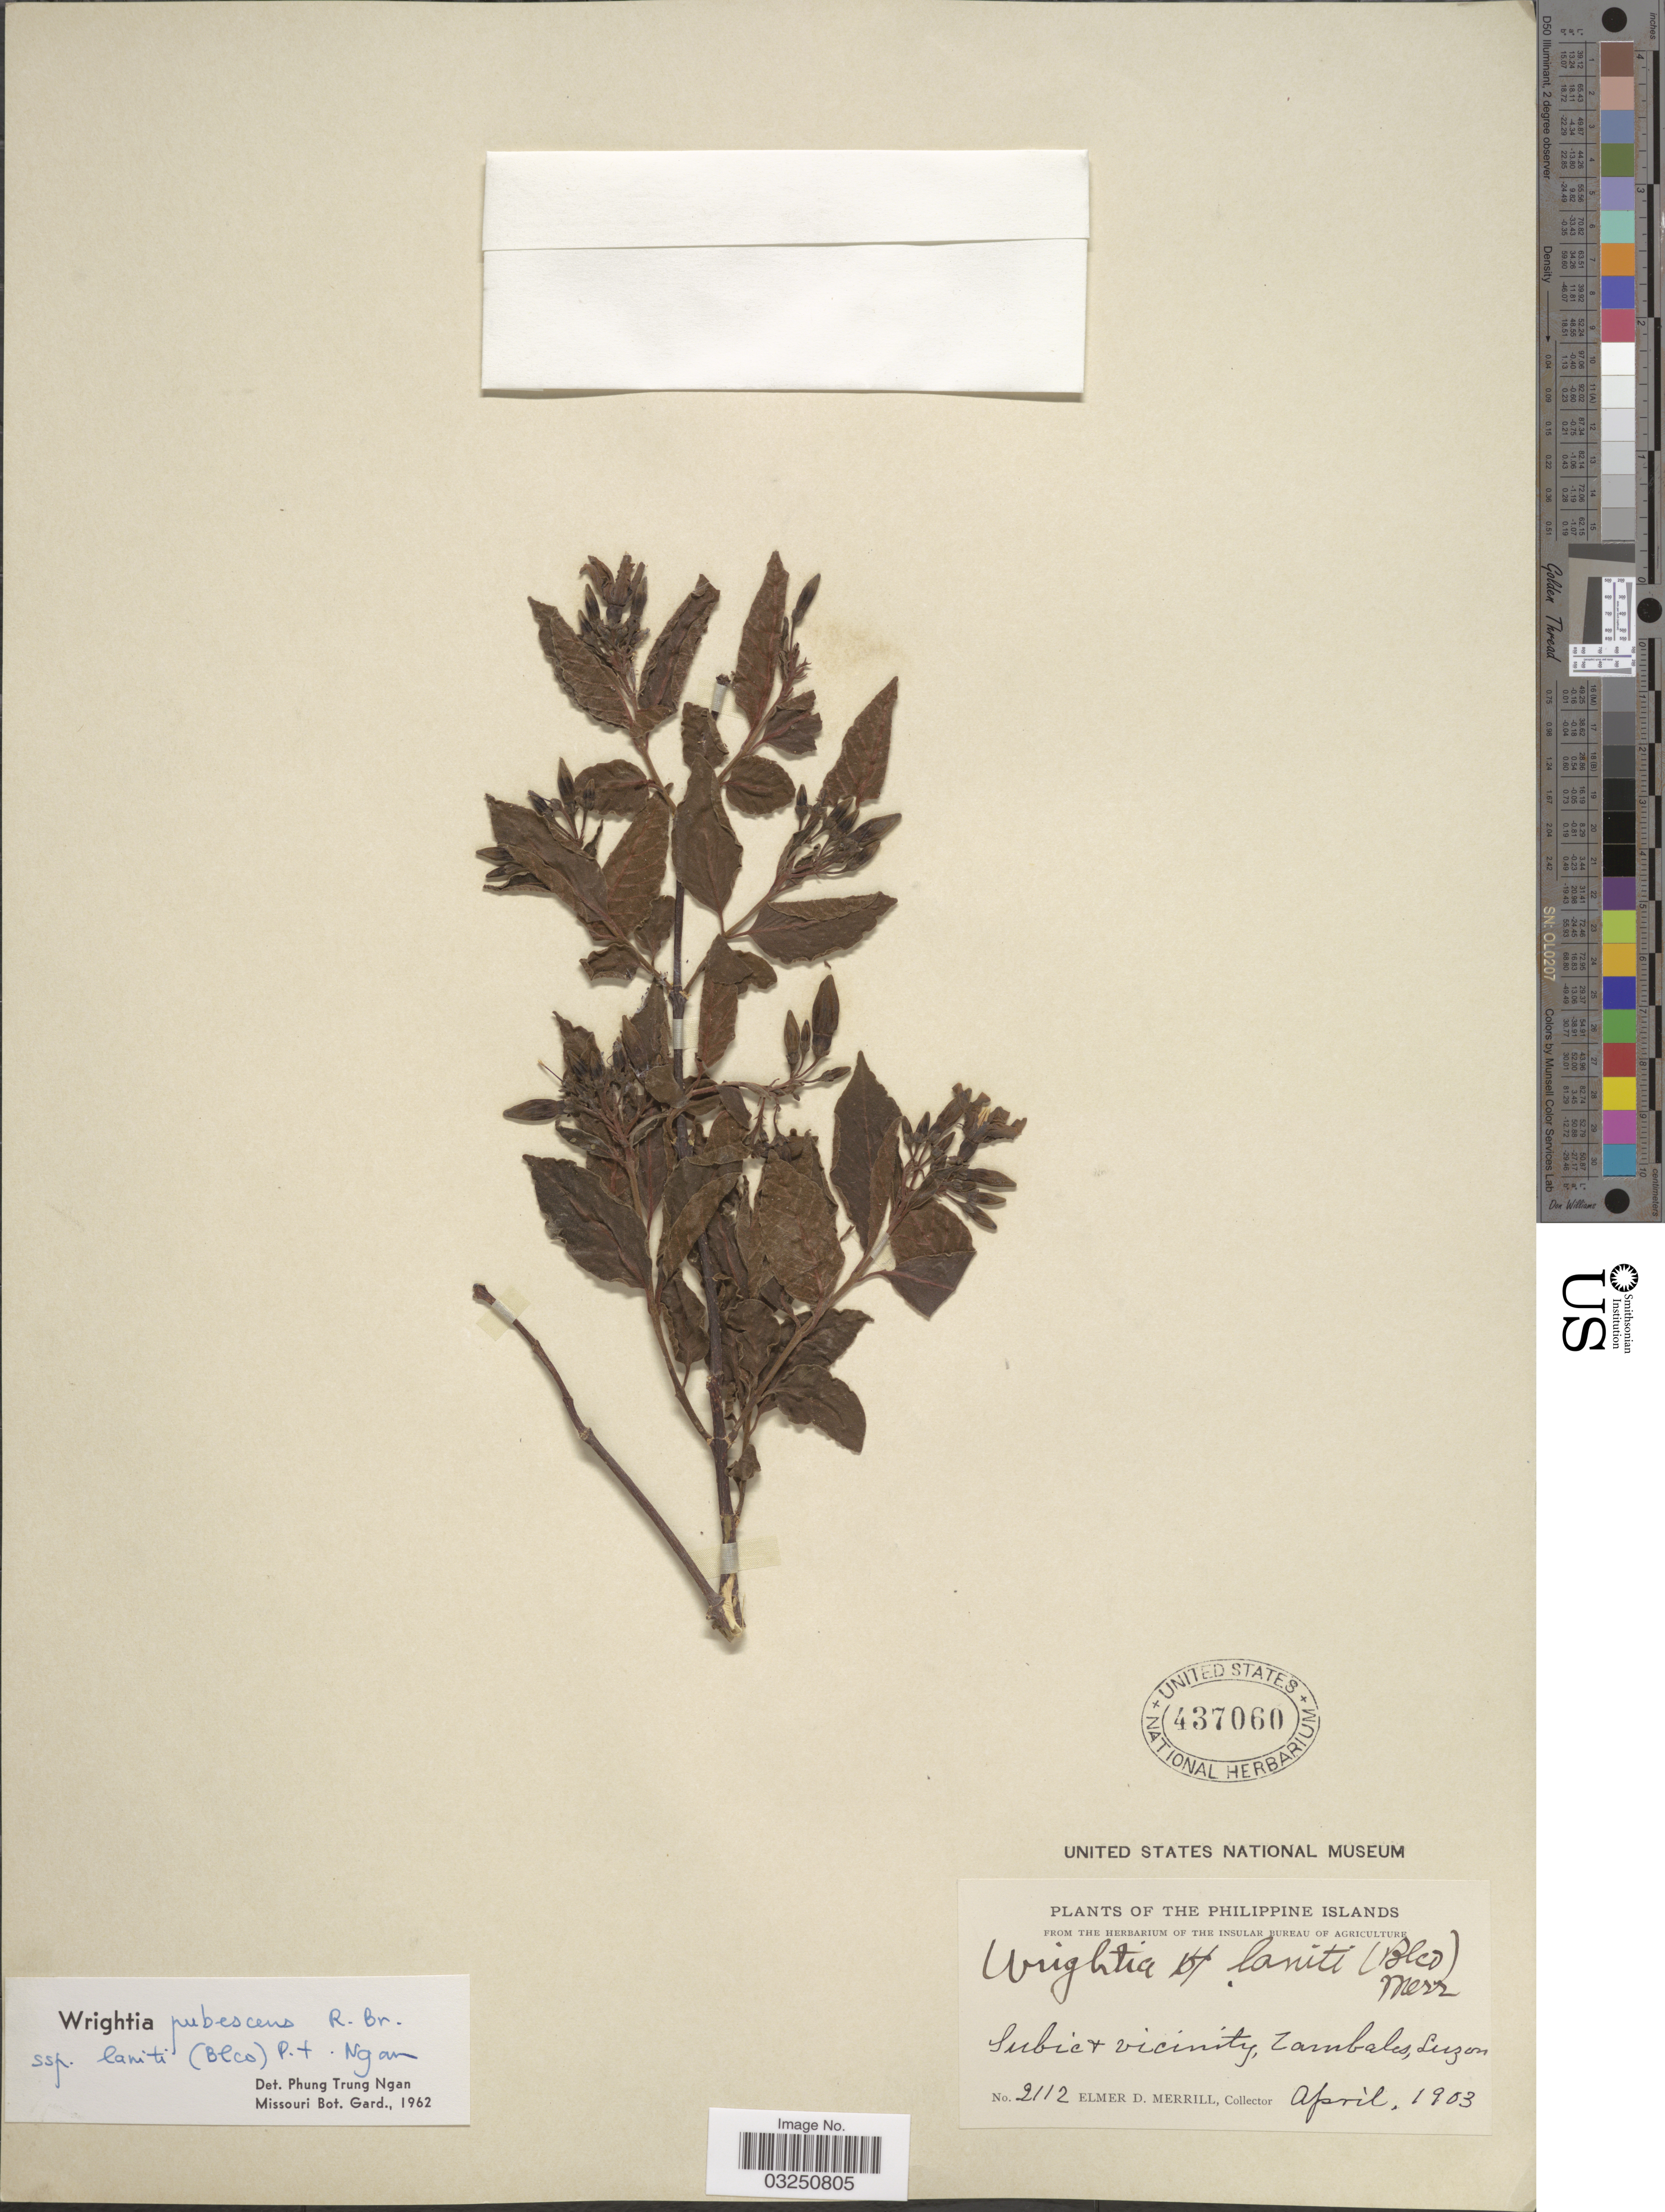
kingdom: Plantae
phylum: Tracheophyta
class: Magnoliopsida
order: Gentianales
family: Apocynaceae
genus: Wrightia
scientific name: Wrightia pubescens subsp. laniti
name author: (M. Blanco) Ngan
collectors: E. D. Merrill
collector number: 2112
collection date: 1903-04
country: Philippines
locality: The Philippine Islands. Subict vicinity, Zambales, Luzon.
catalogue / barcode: US 437060